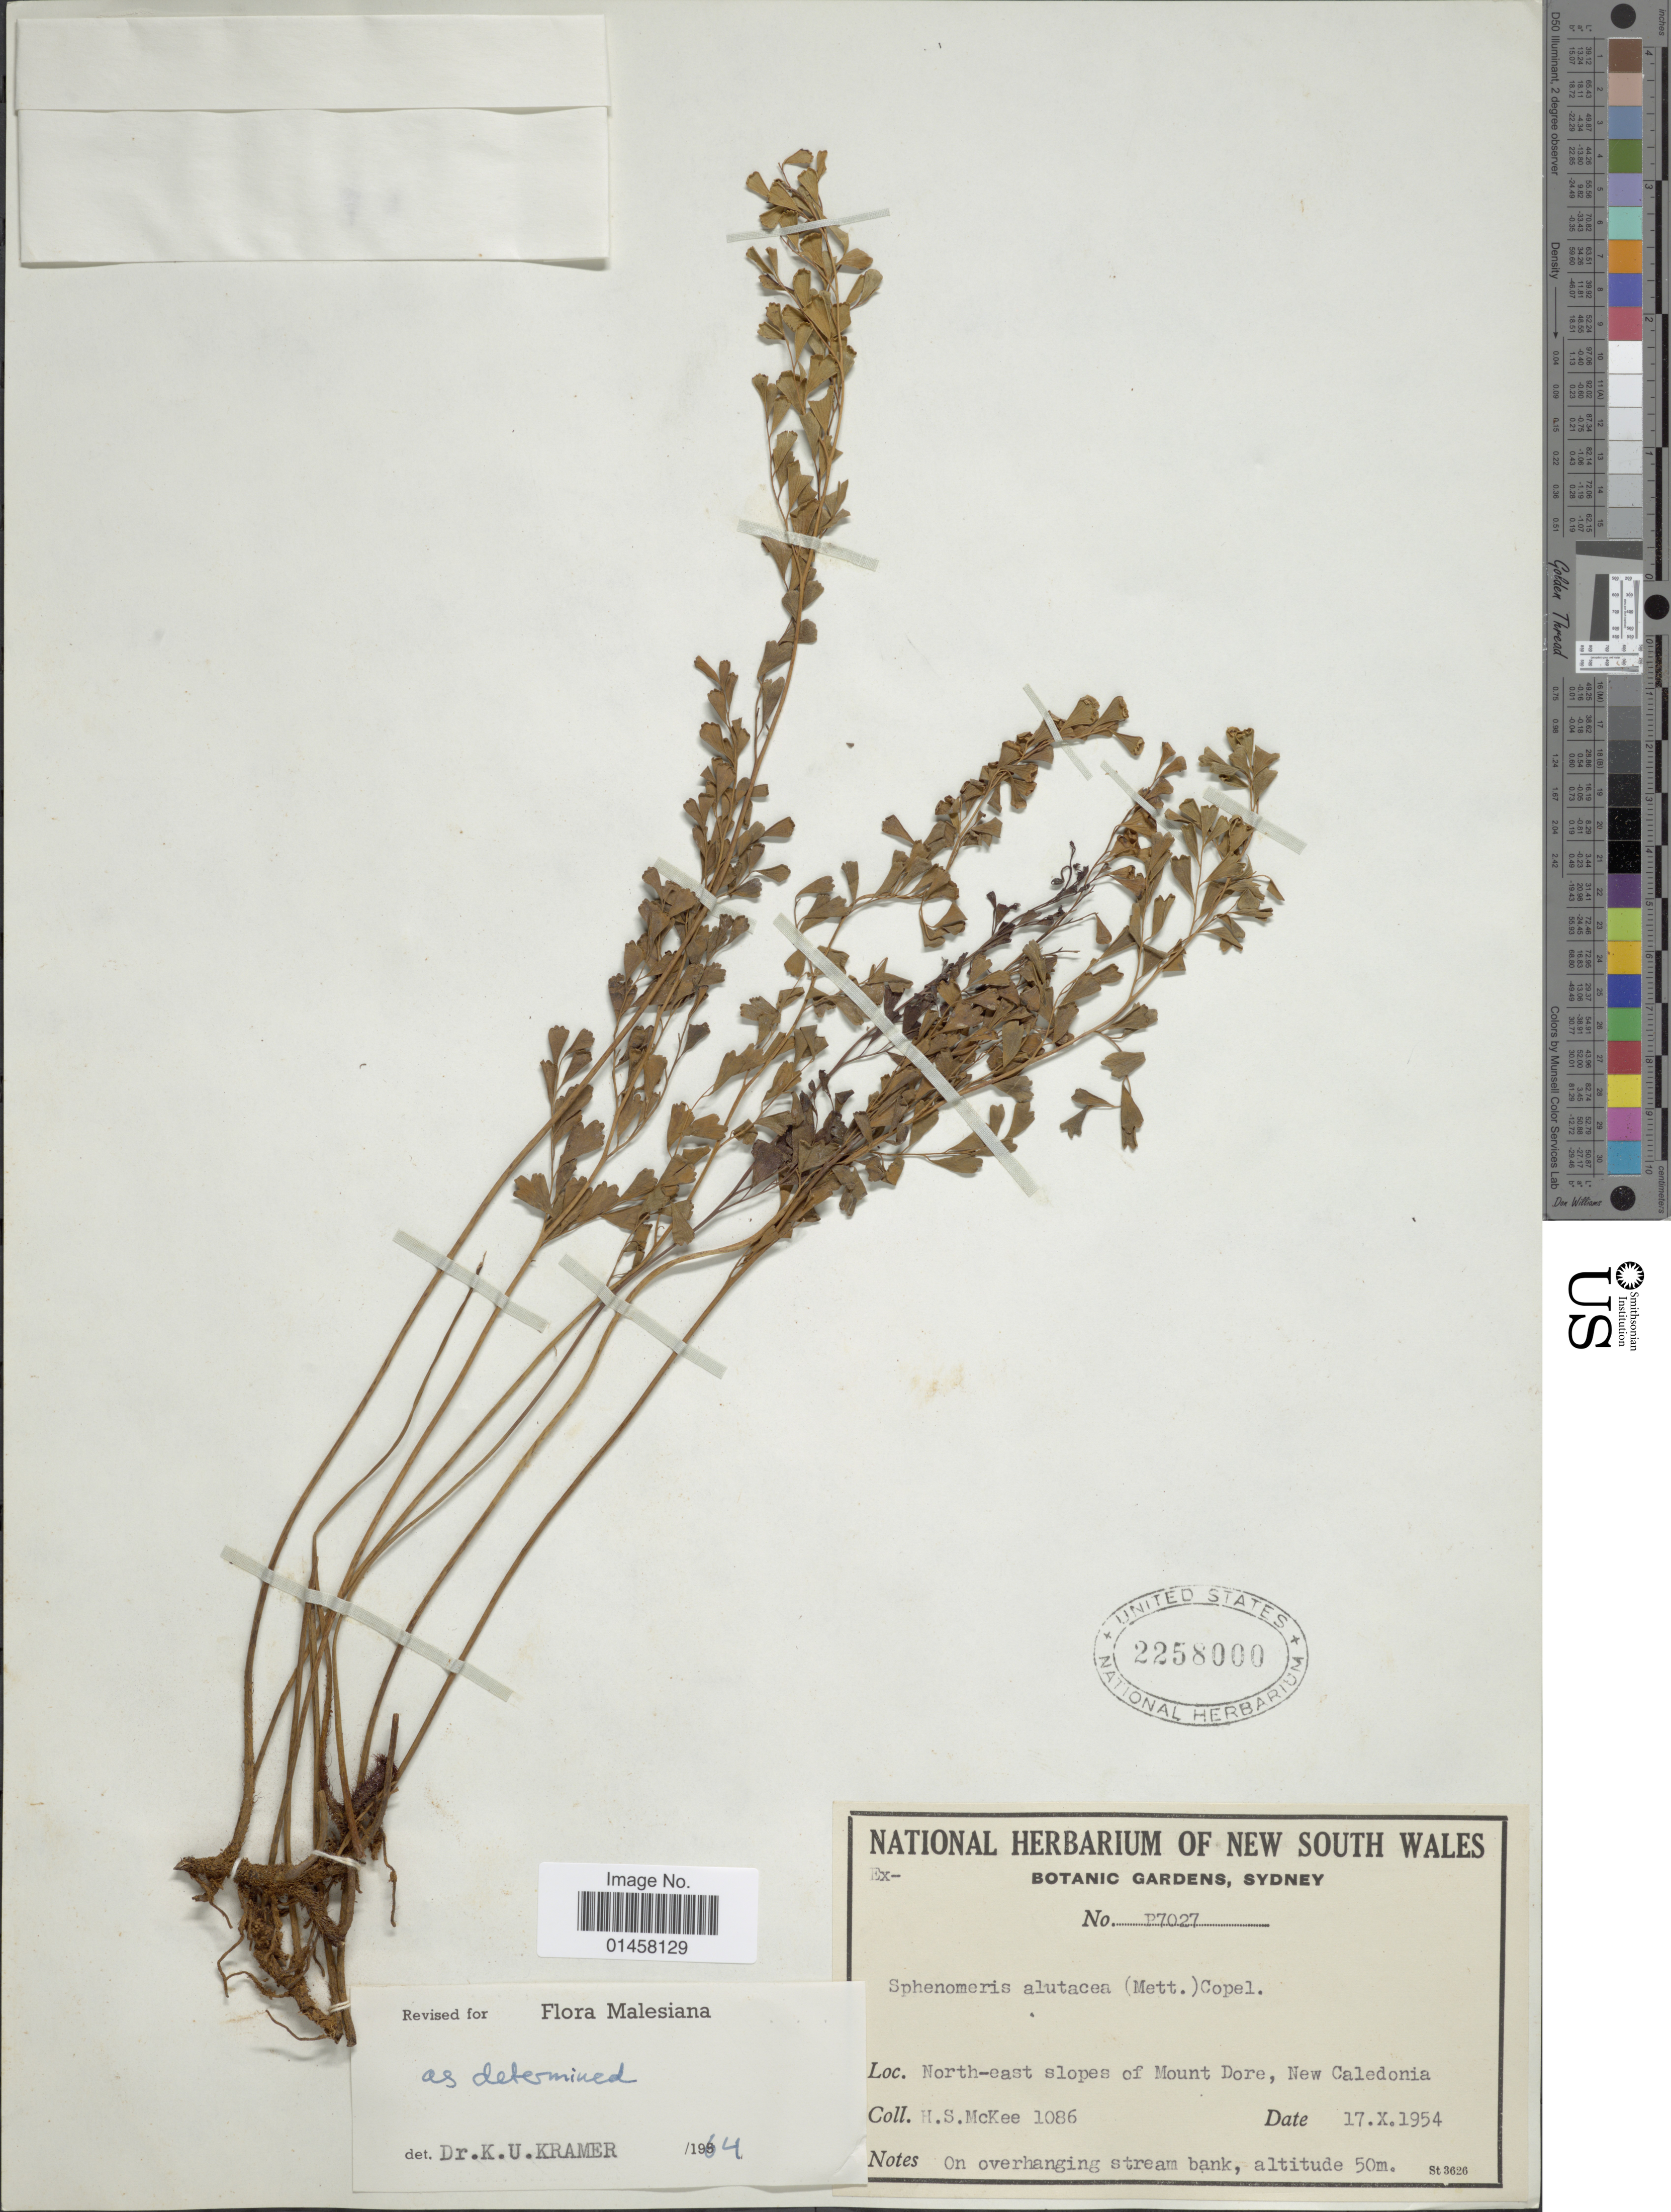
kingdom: Plantae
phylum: Tracheophyta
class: Polypodiopsida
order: Polypodiales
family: Lindsaeaceae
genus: Sphenomeris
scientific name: Sphenomeris alutacea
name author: (Mett.) Copel.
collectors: H. S. McKee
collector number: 1086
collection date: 1954-10-17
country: New Caledonia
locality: North-east slopes of Mount Dore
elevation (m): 50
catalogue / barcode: US 2258000